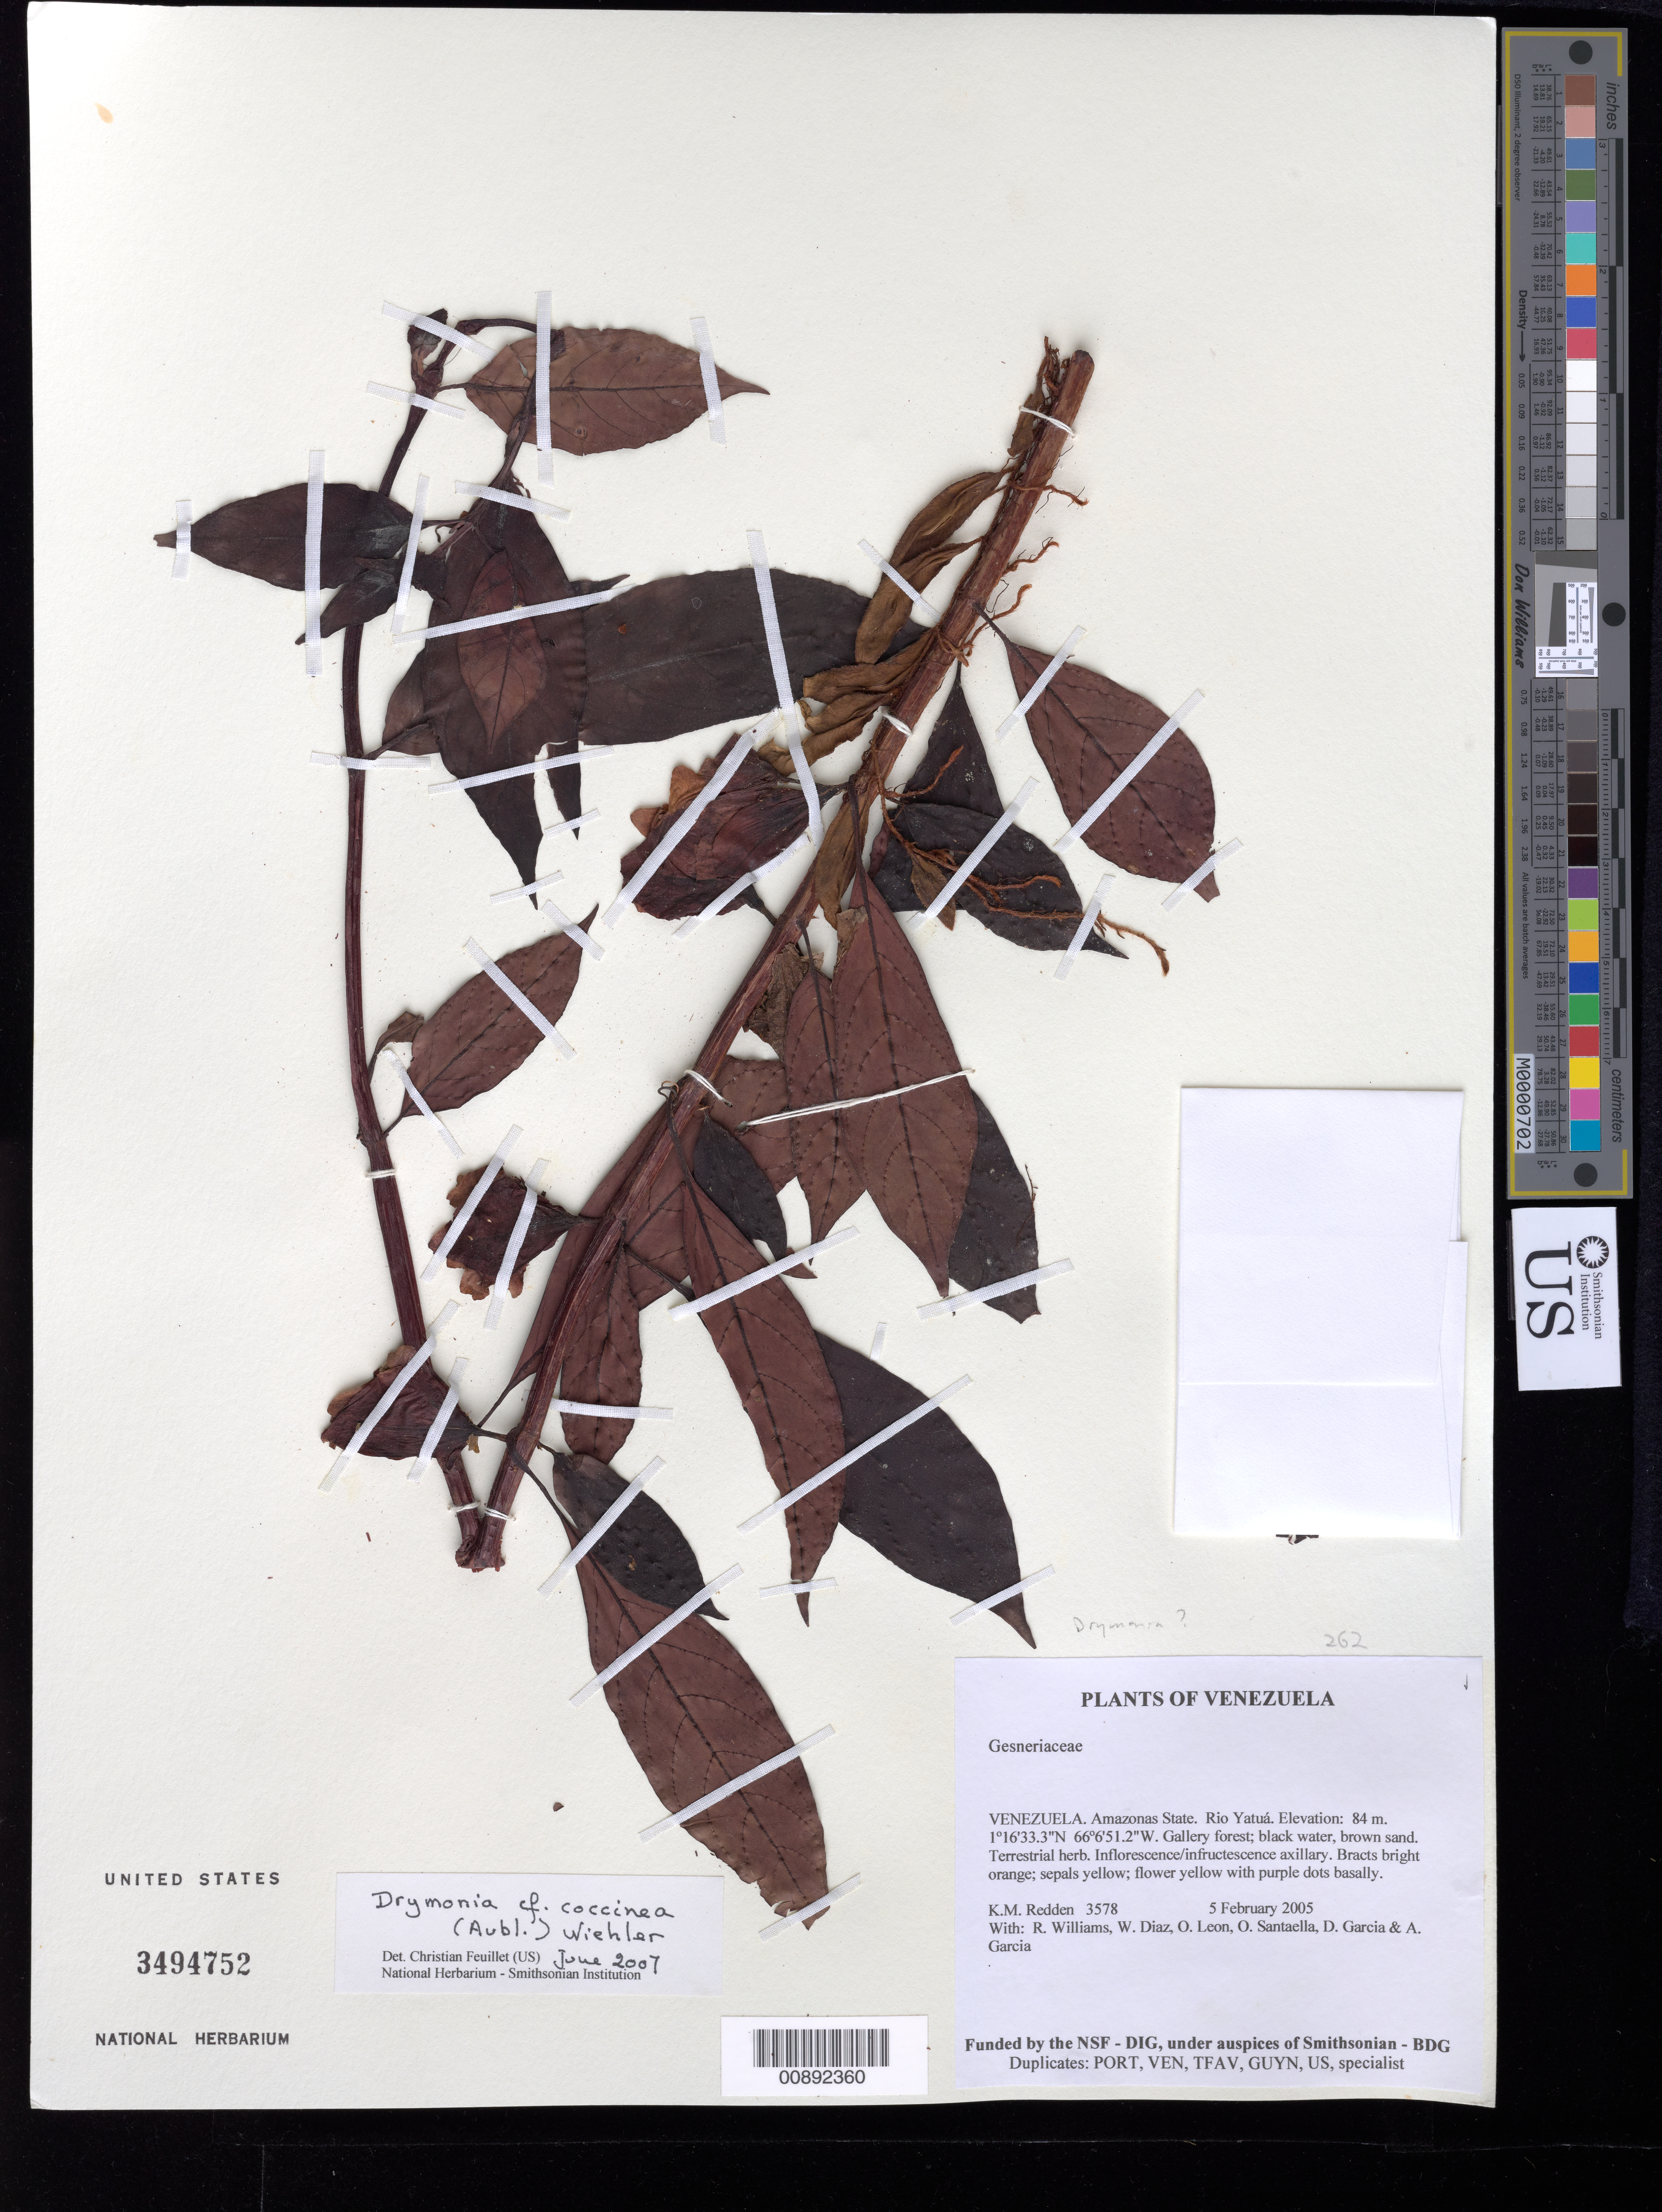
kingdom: Plantae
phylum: Tracheophyta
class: Magnoliopsida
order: Lamiales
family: Gesneriaceae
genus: Drymonia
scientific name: Drymonia sp.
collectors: K. M. Redden & et al.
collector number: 3578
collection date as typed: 05 Feb 2005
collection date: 2005-02-05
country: Venezuela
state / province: Amazonas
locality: Amazonas State. Rio Yatuá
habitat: Gallery forest; black water, brown sand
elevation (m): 84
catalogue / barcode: US 3494752